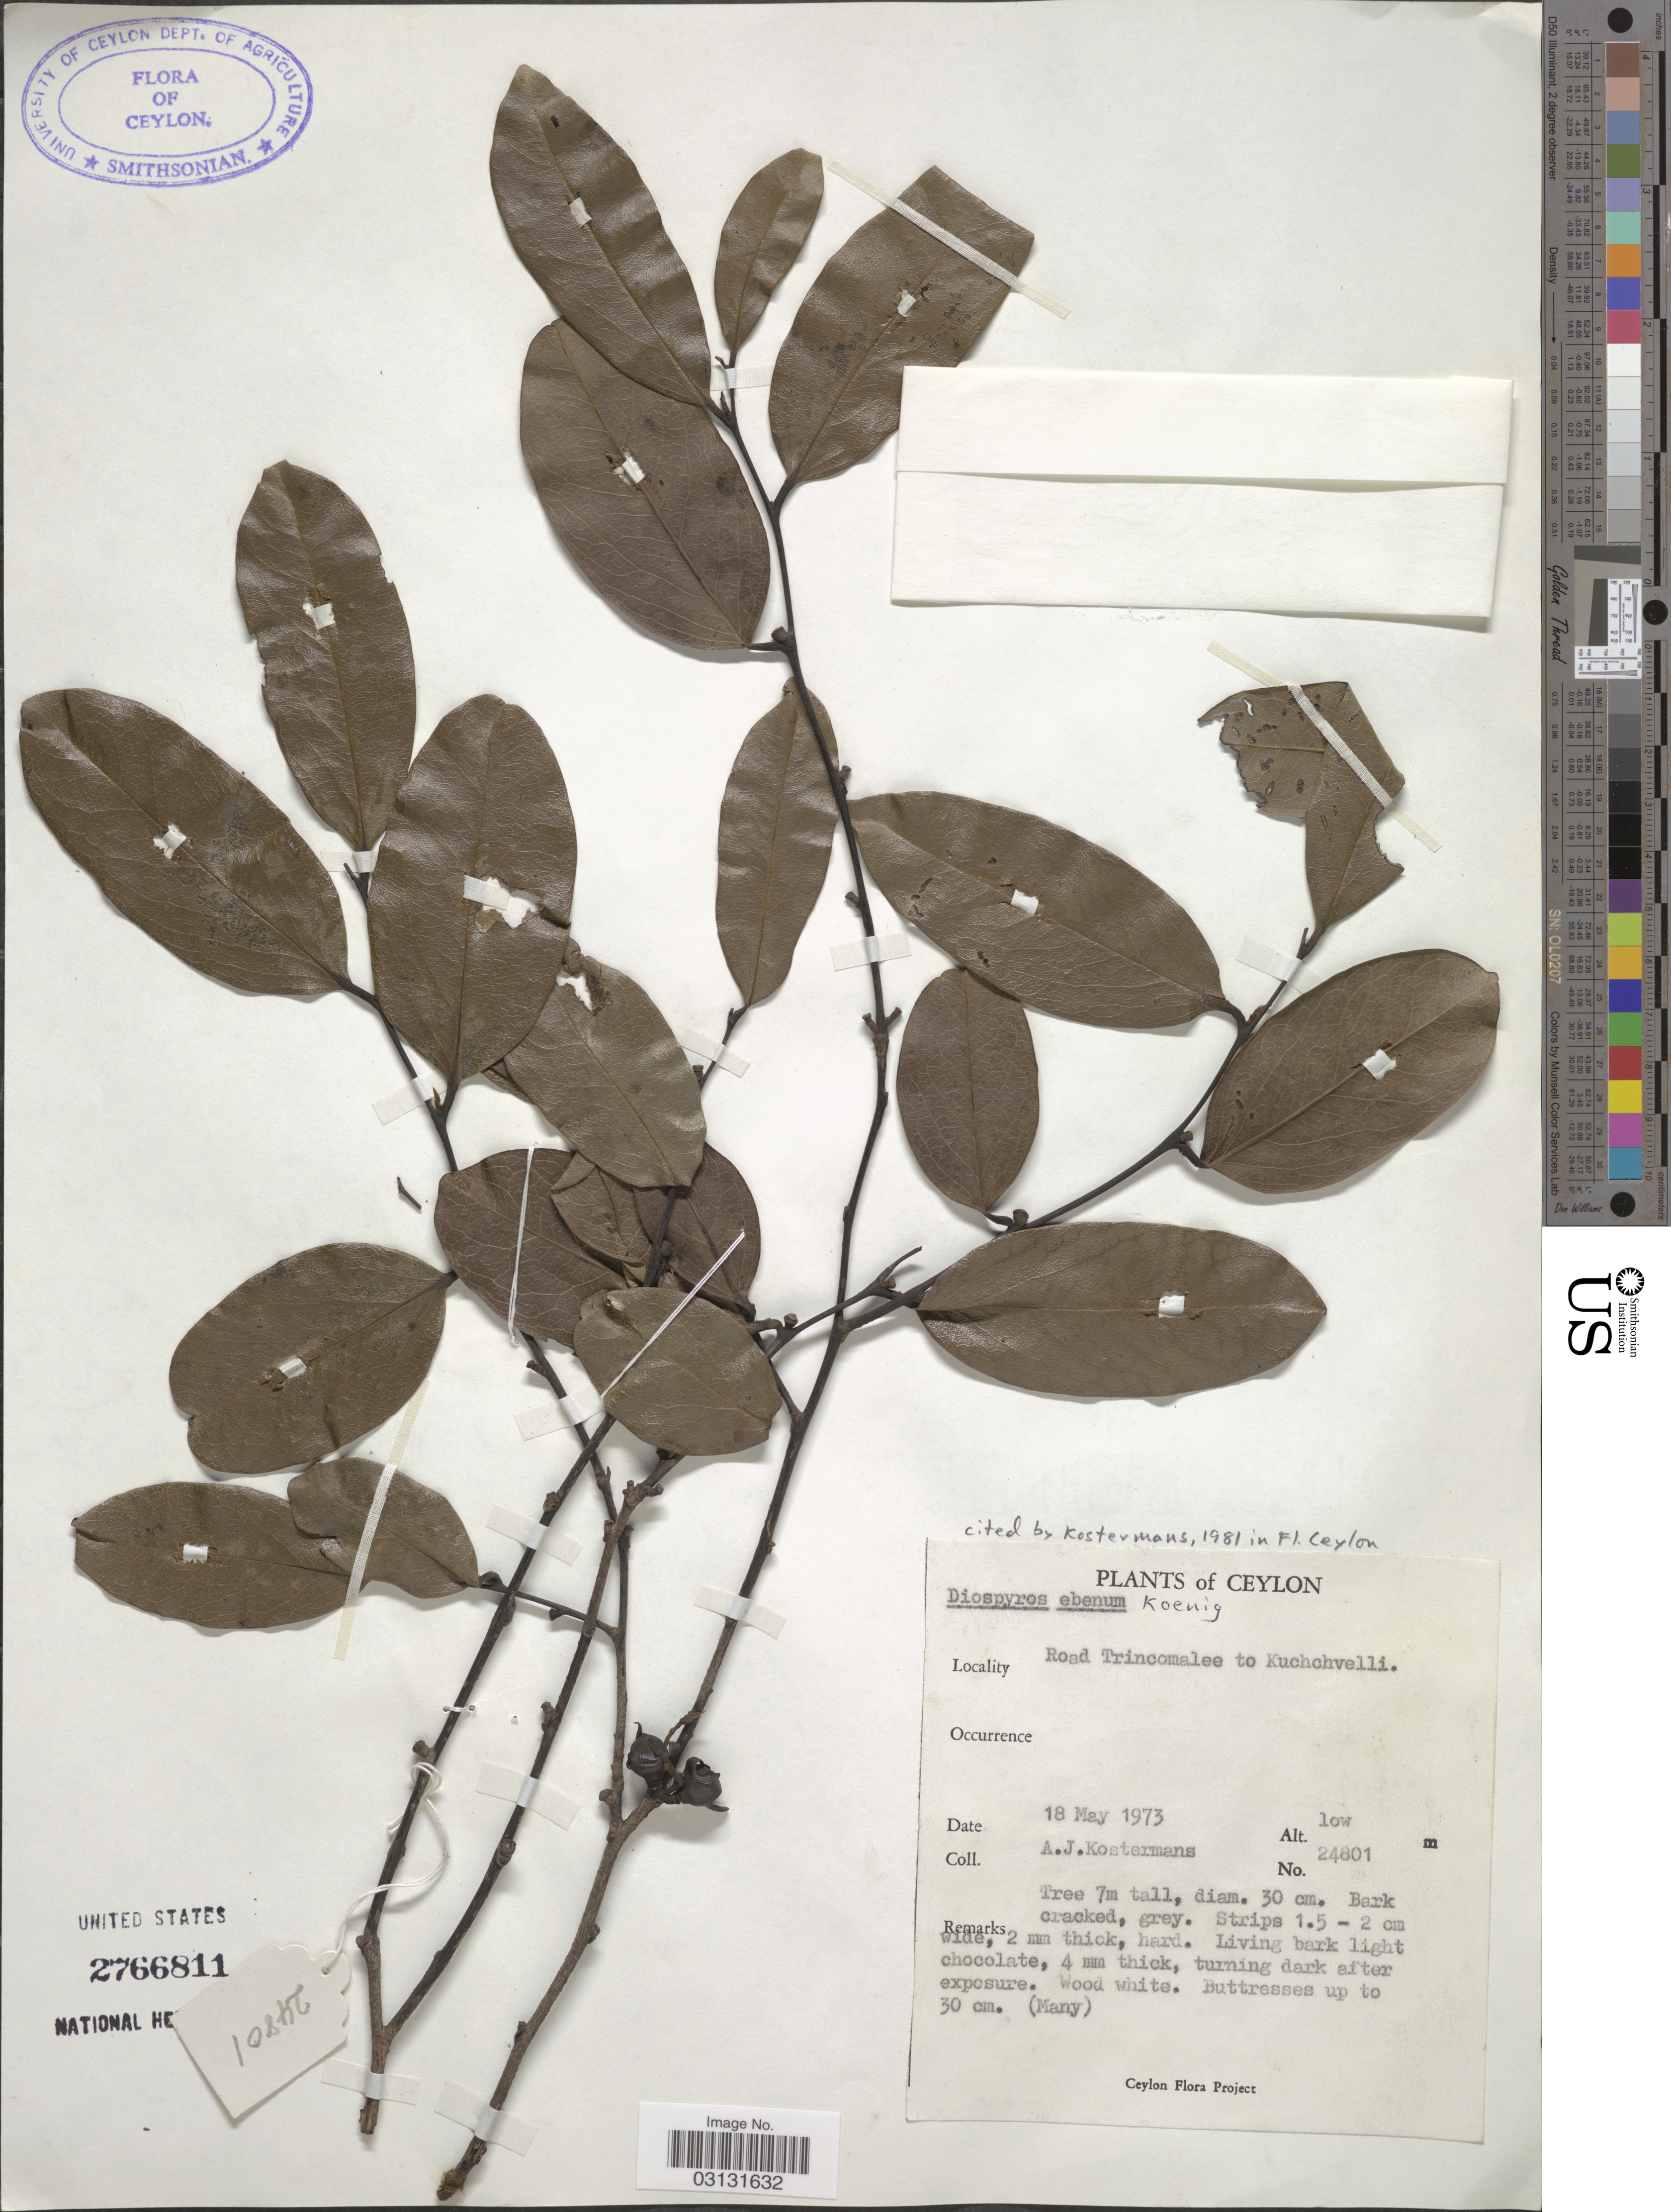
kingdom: Plantae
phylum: Tracheophyta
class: Magnoliopsida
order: Ericales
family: Ebenaceae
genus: Diospyros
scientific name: Diospyros ebenum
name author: J. Koenig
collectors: A. J. G. Kostermans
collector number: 24801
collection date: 1973-05-18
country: Sri Lanka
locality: Ceylon. Road Trincomalee to Kuchchvelli.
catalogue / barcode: US 2766811